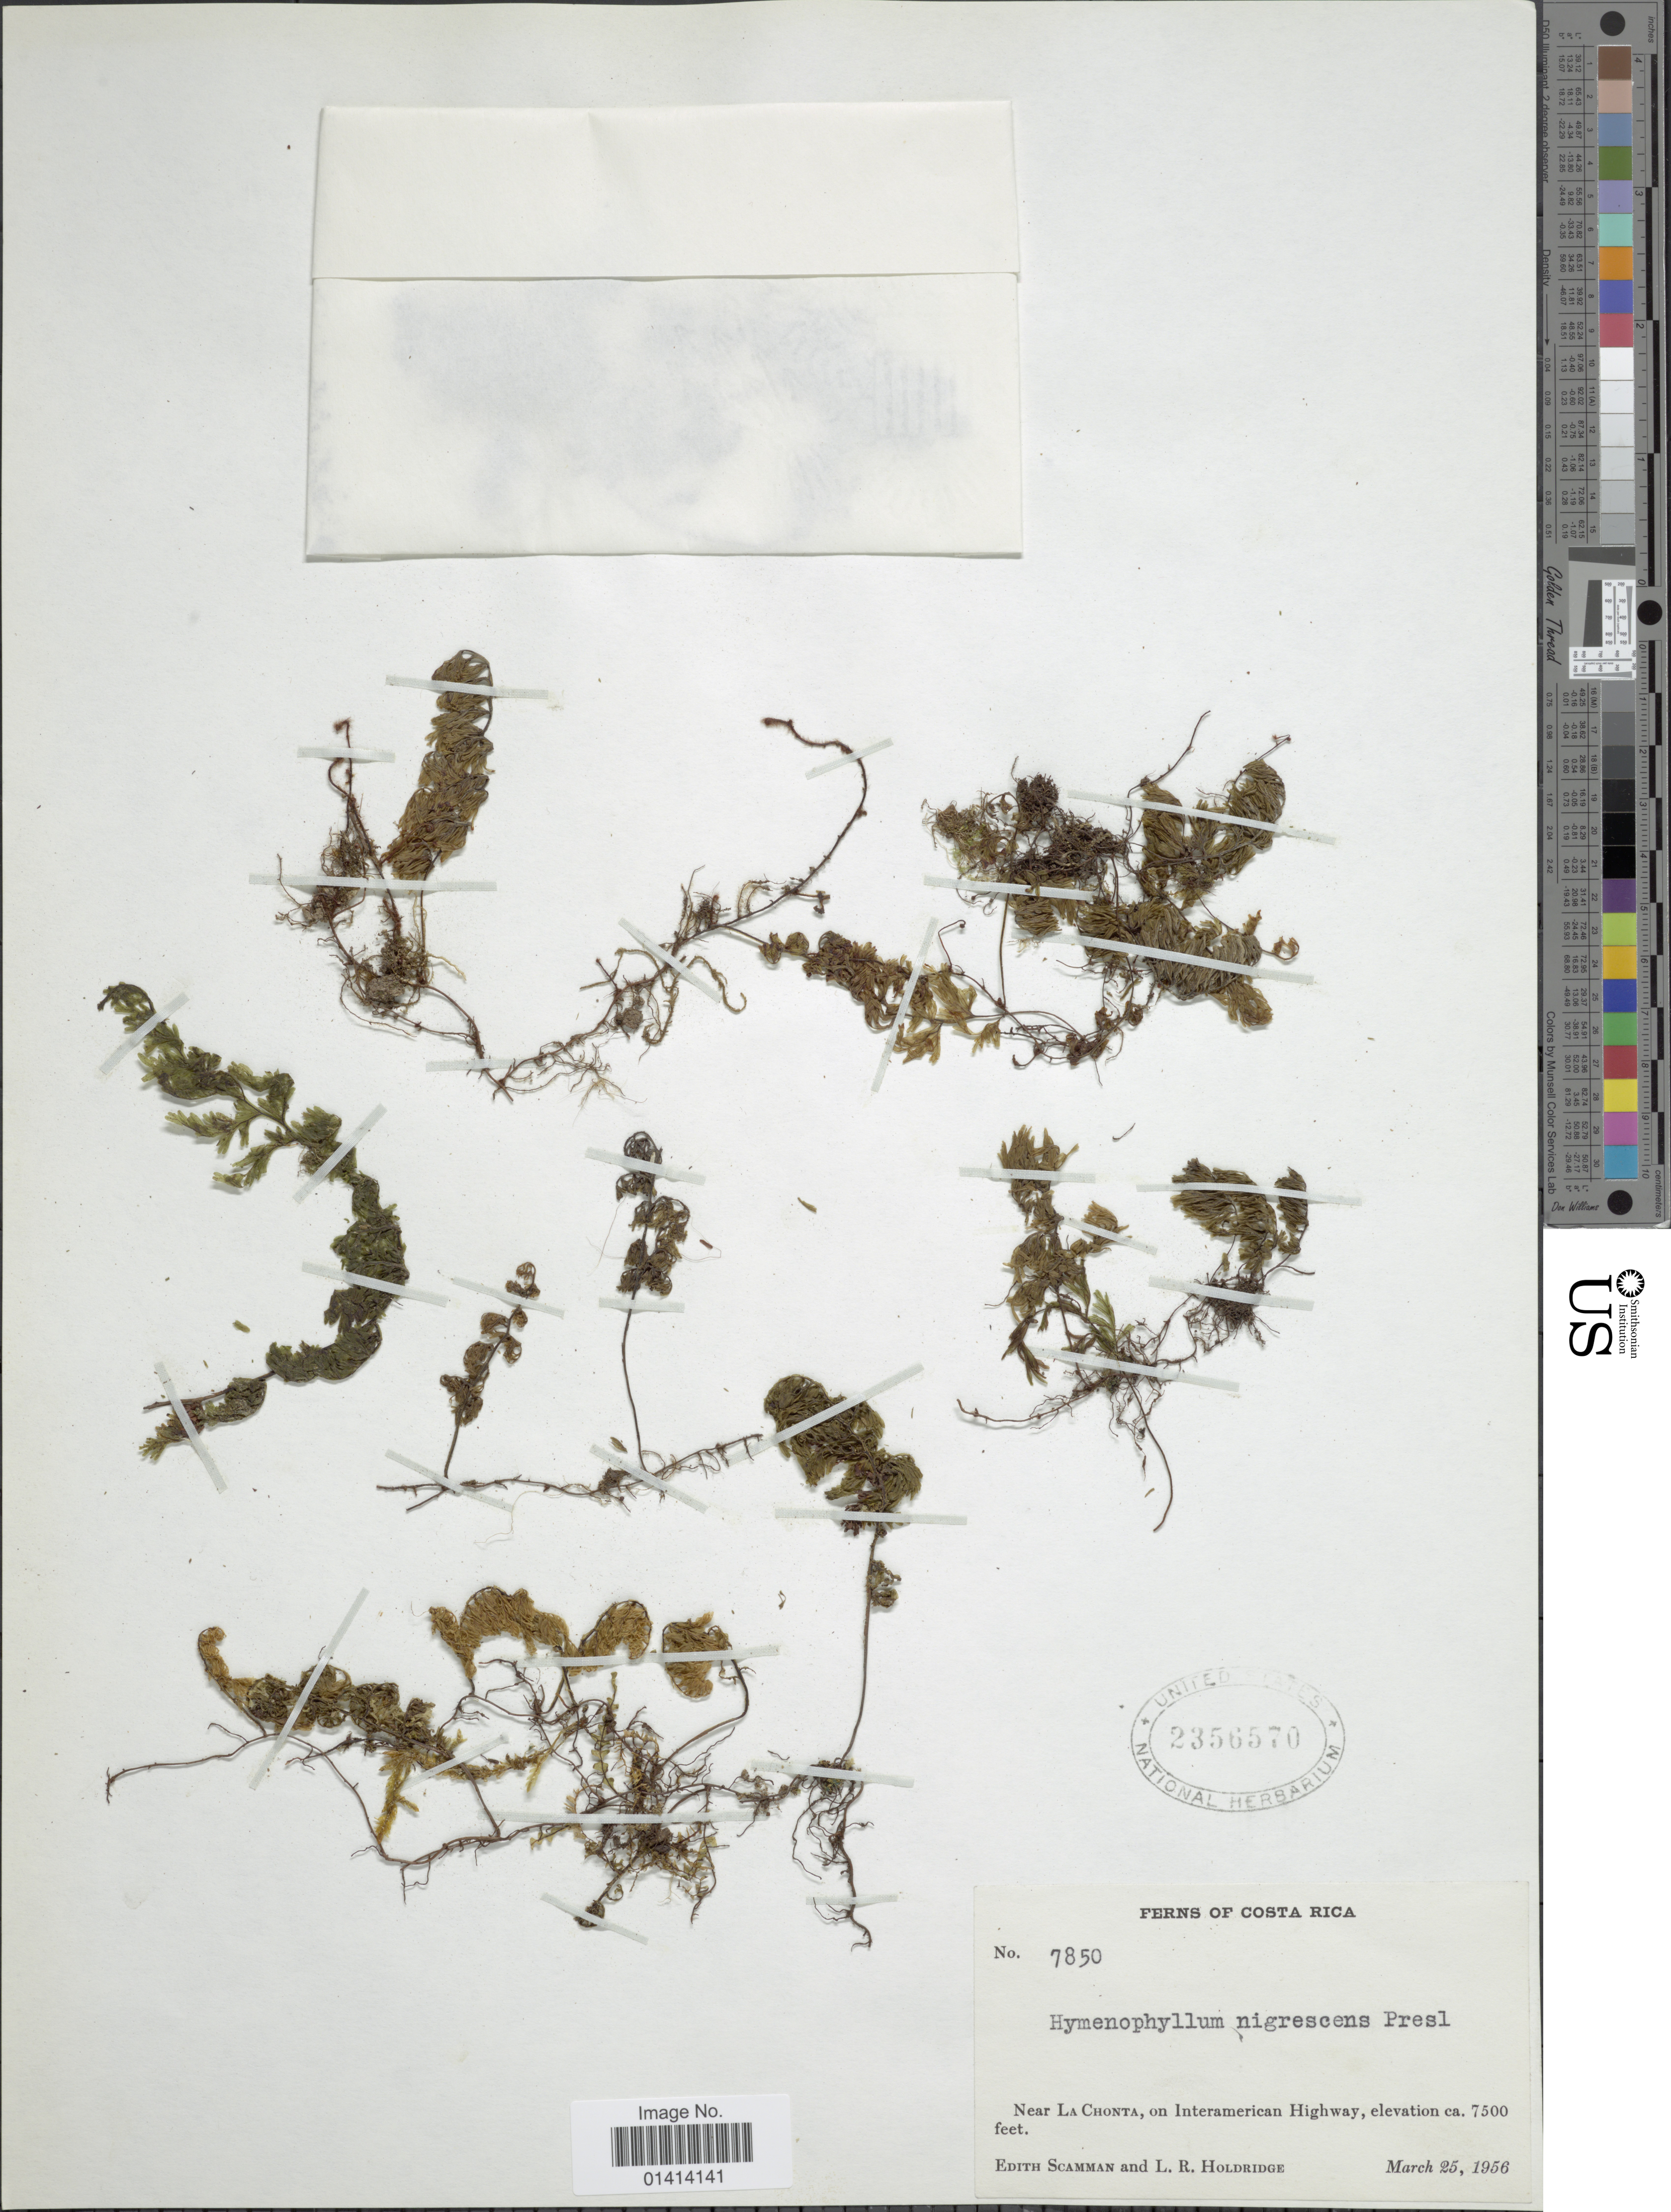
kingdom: Plantae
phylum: Tracheophyta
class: Polypodiopsida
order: Hymenophyllales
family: Hymenophyllaceae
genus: Hymenophyllum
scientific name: Hymenophyllum myriocarpum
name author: Hook.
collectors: E. Scamman & L. Holdridge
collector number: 7850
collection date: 1956-03-25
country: Costa Rica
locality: Near La Chonta, on Interamerican Highway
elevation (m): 2286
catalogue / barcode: US 2356570